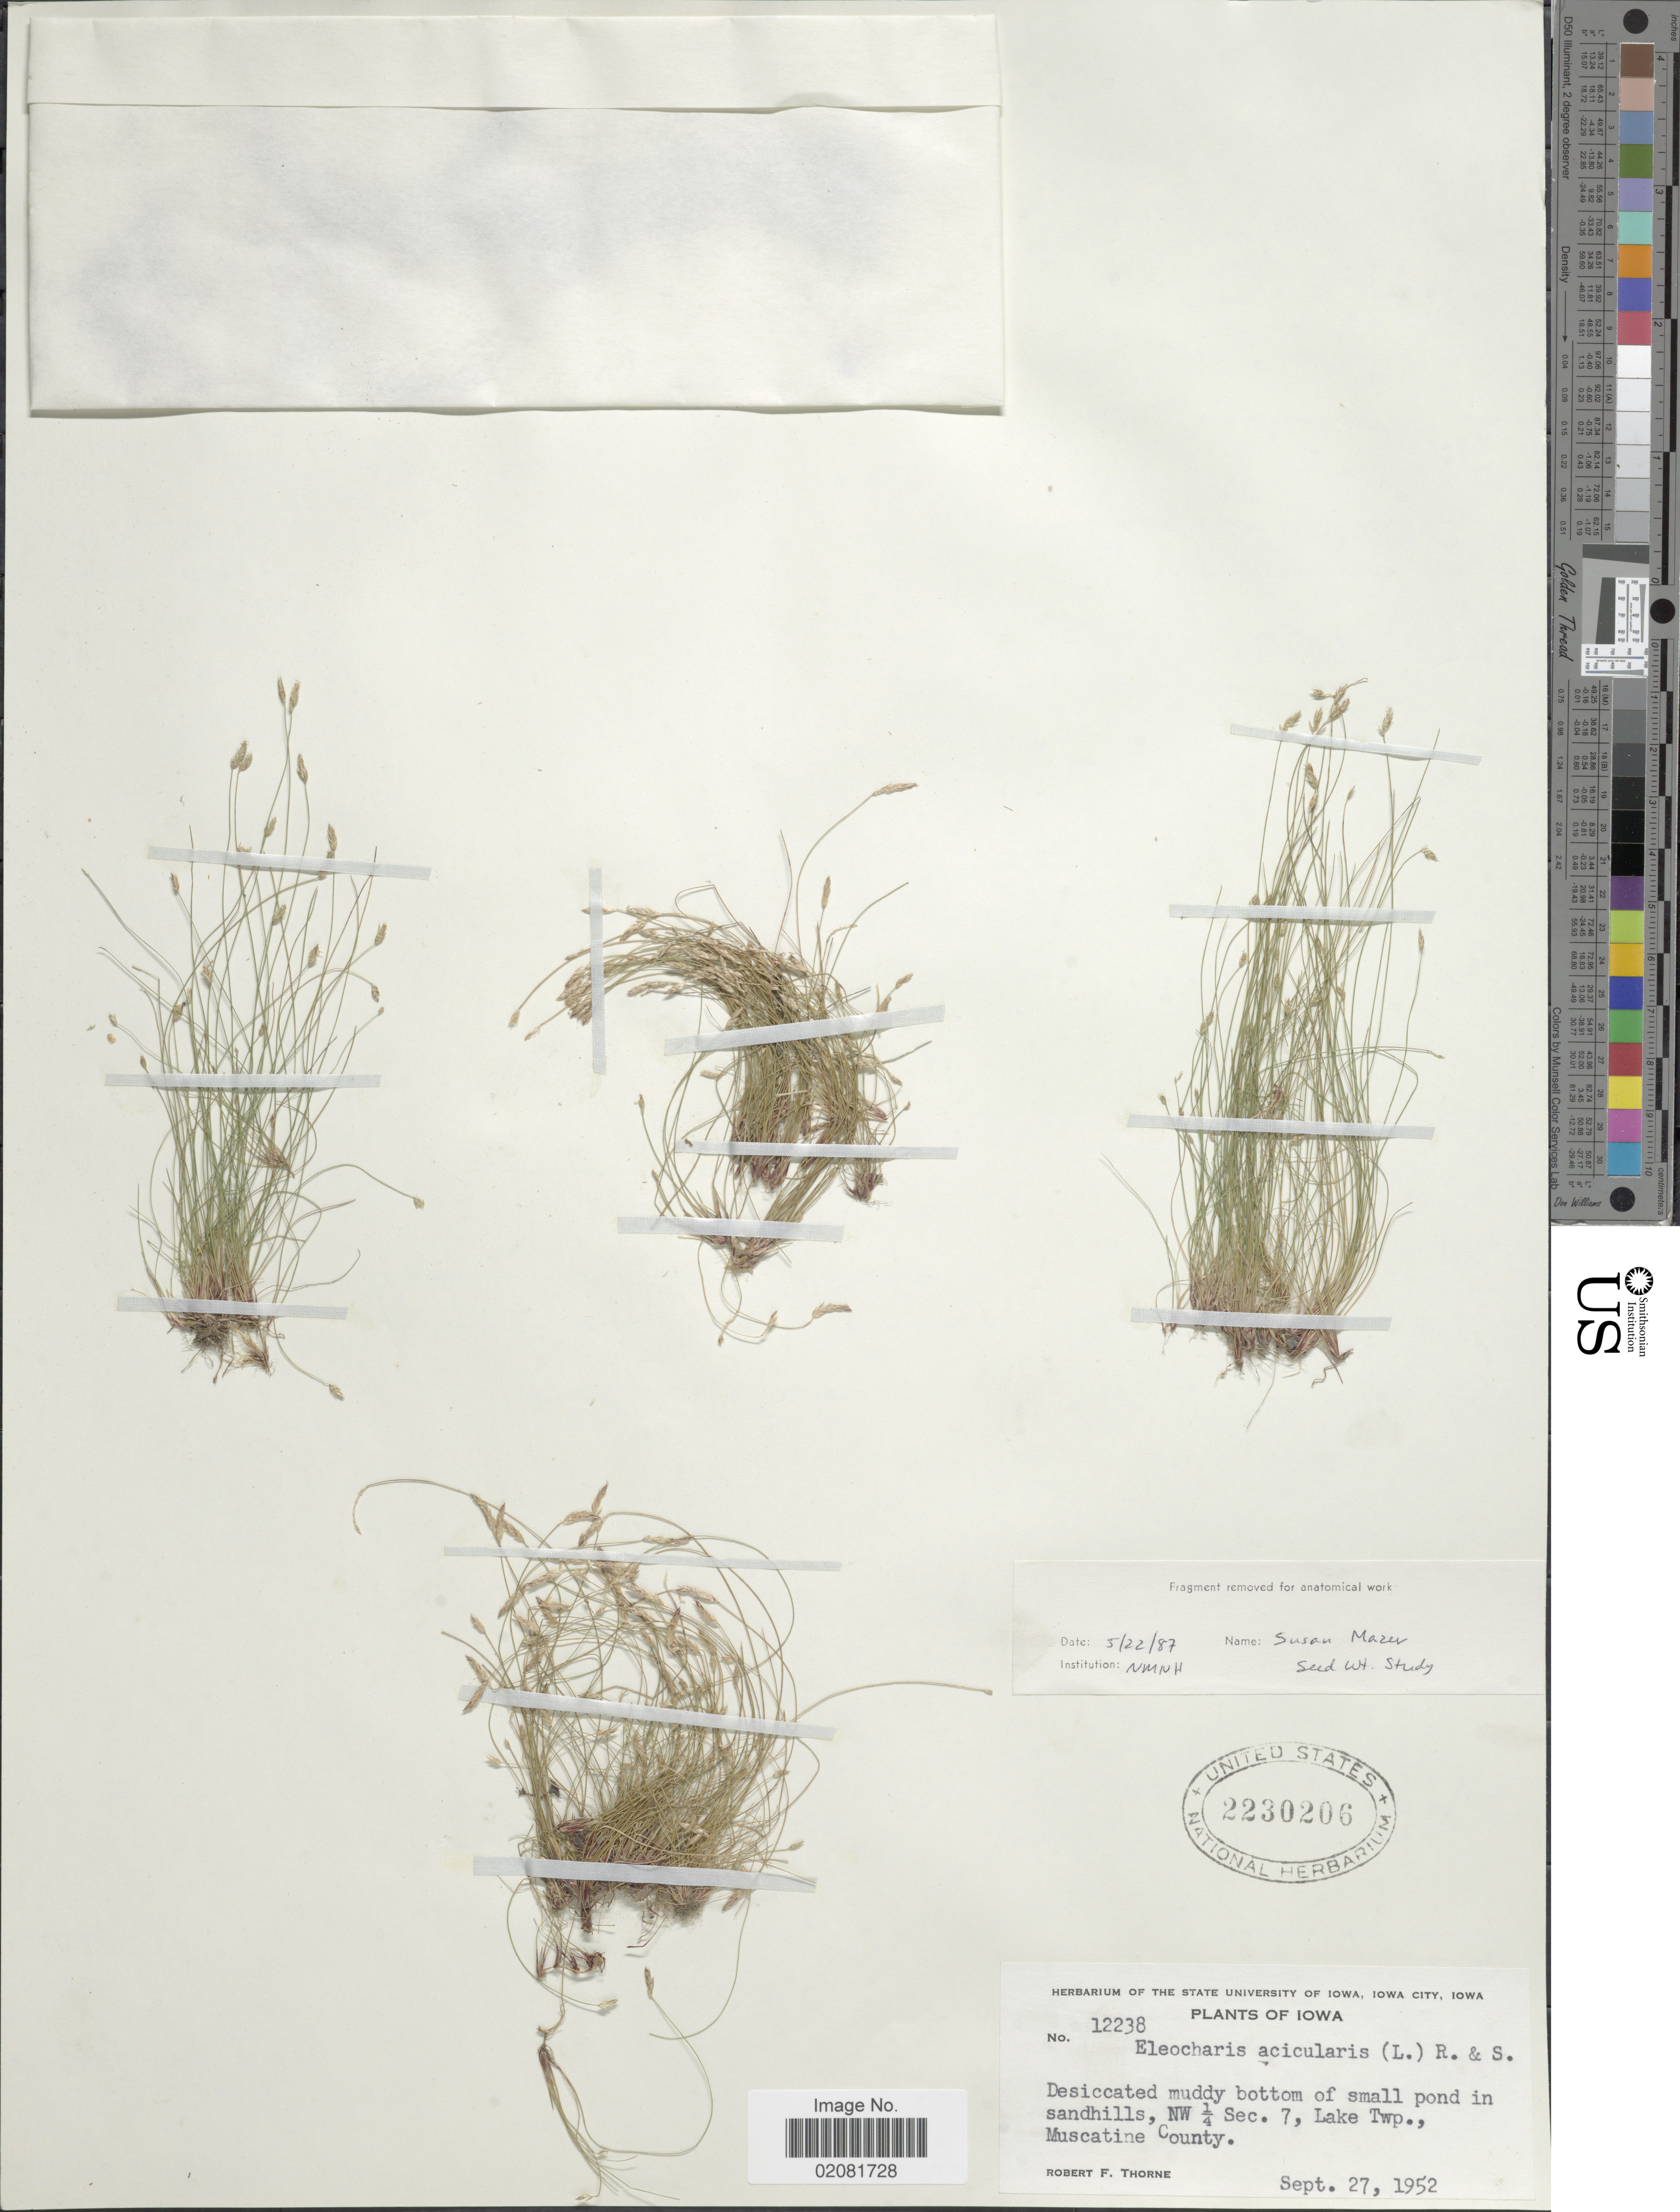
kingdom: Plantae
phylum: Tracheophyta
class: Liliopsida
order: Poales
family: Cyperaceae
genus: Eleocharis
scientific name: Eleocharis acicularis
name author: (L.) Roem. & Schult.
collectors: R. F. Thorne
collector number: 12238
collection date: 1952-09-27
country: United States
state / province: Iowa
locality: NW ¼ Sec. 7, Lake Twp., Muscatine County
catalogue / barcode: US 2230206